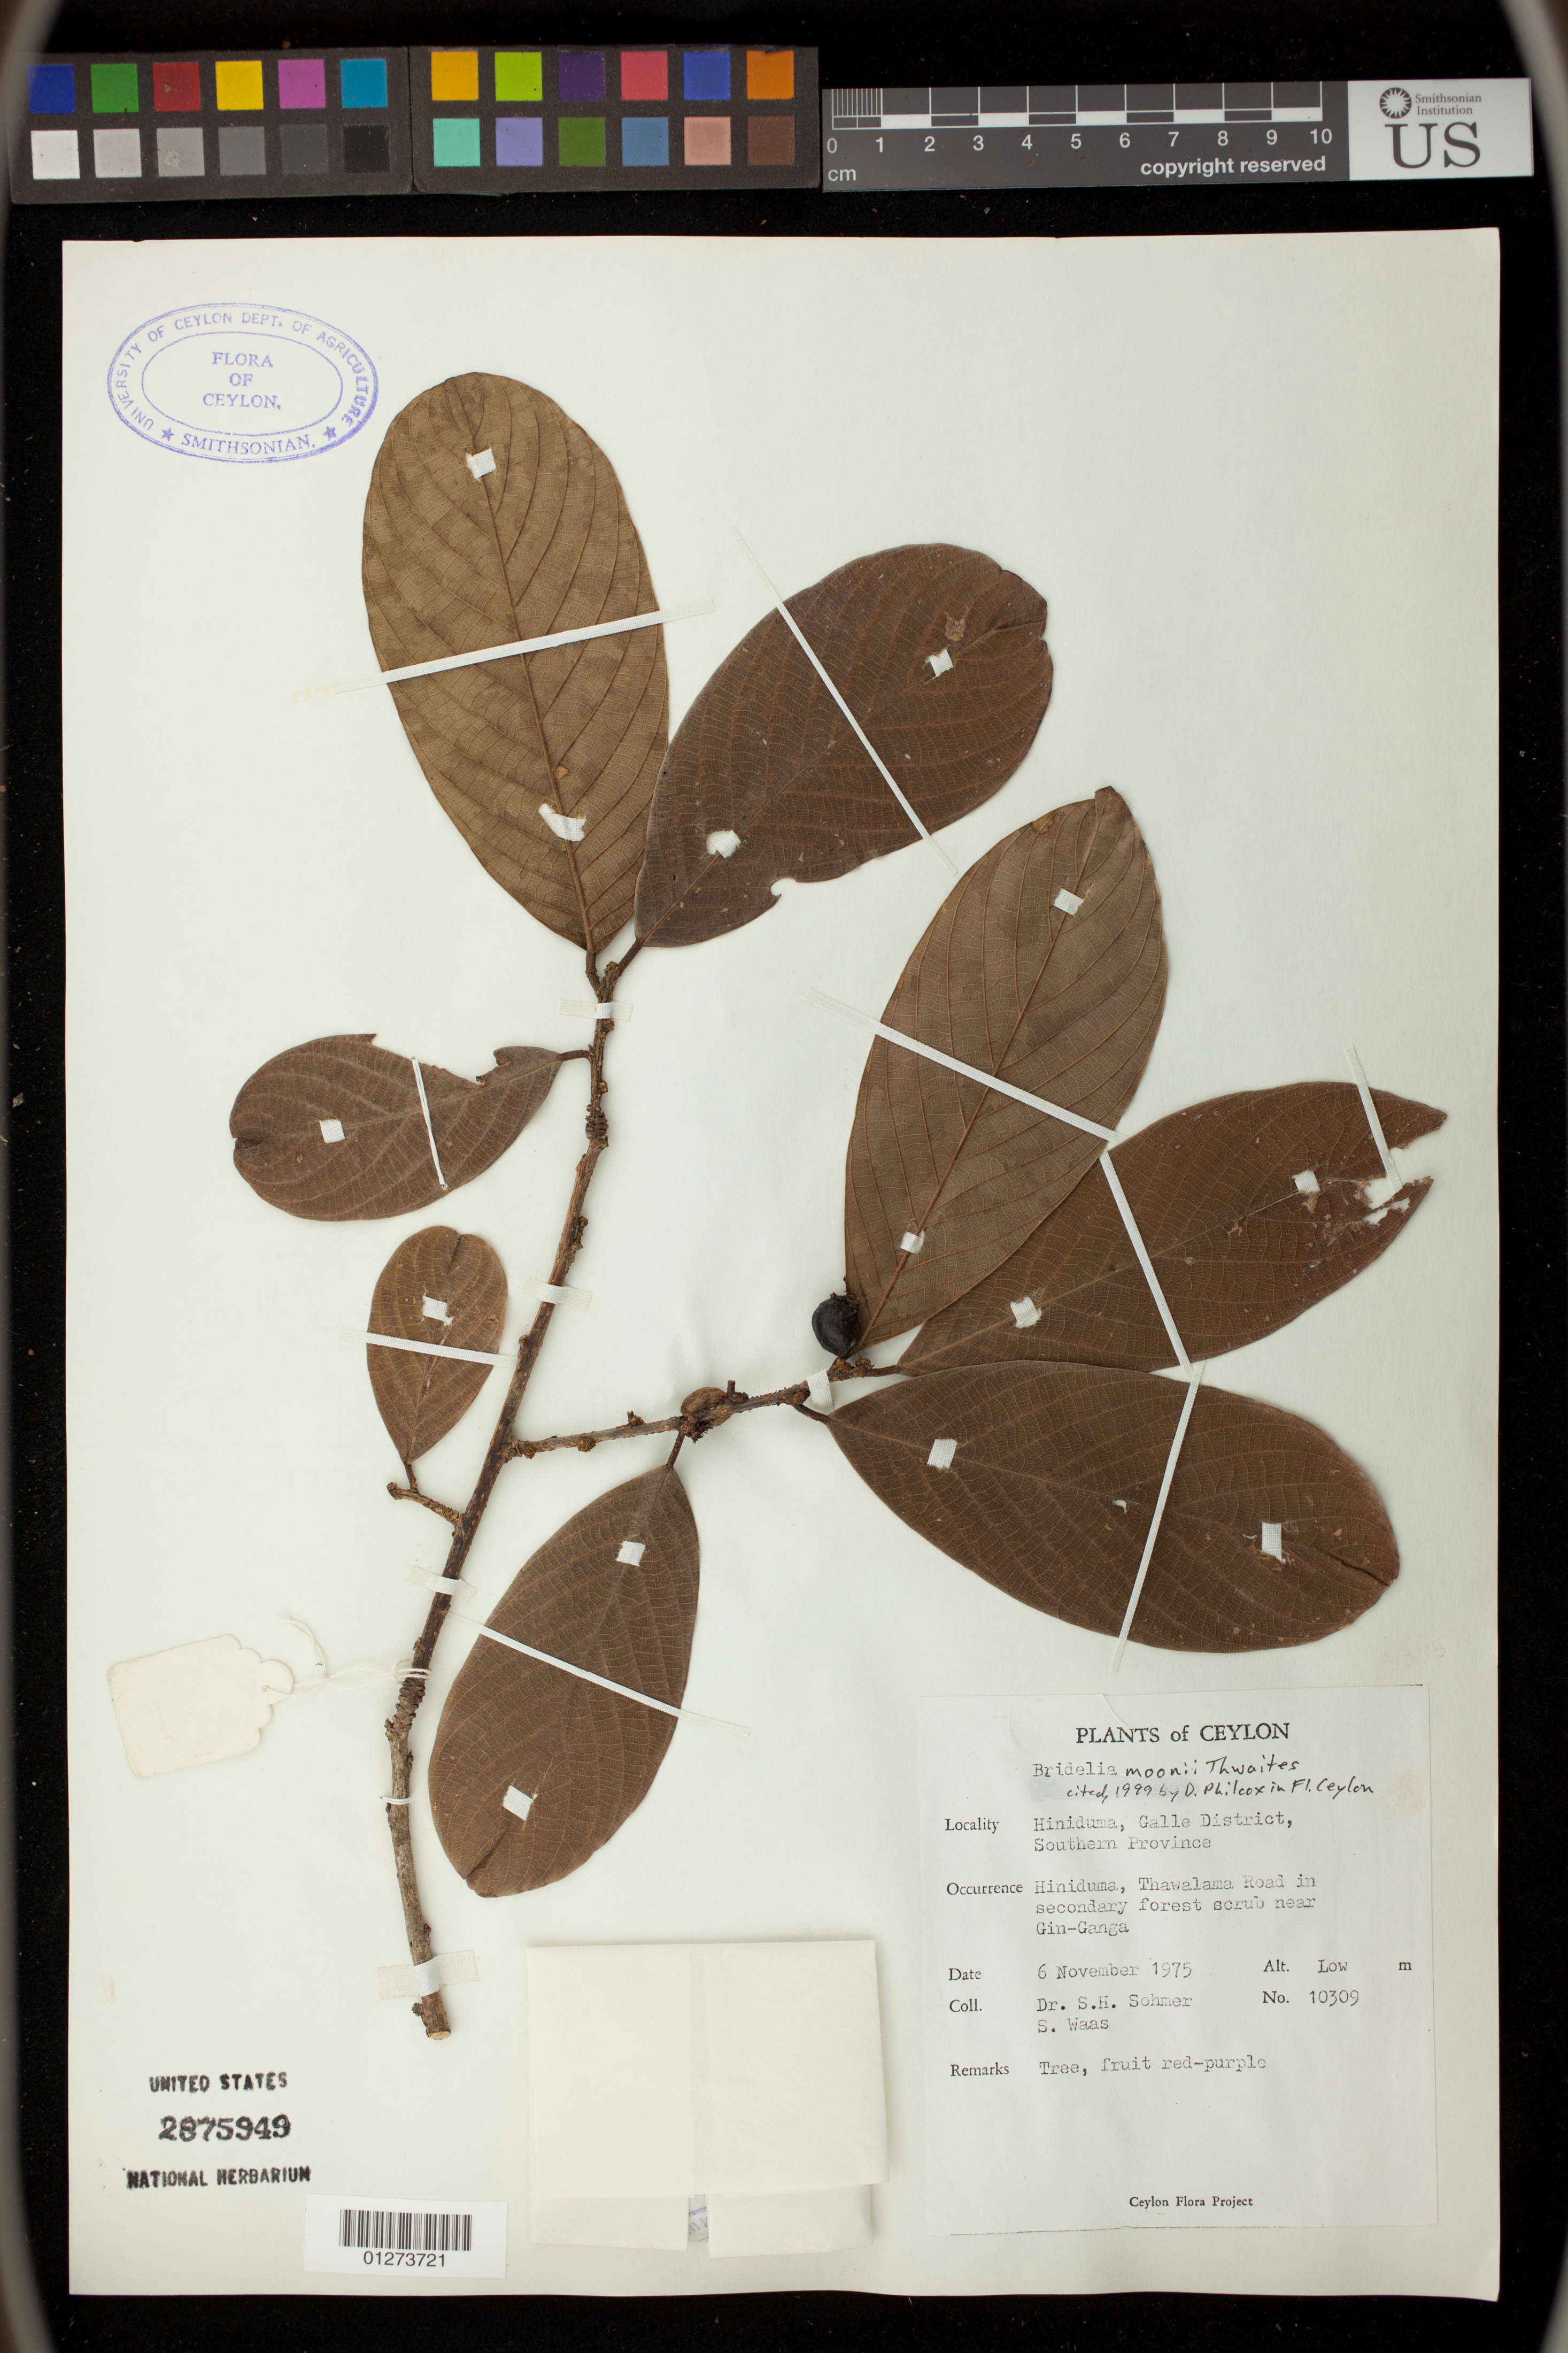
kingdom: Plantae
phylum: Tracheophyta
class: Magnoliopsida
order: Malpighiales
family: Phyllanthaceae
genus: Bridelia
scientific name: Bridelia moonii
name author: Thwaites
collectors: S. H. Sohmer & S. Waas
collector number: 10309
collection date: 1975-11-06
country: Sri Lanka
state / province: Southern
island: Ceylon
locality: Ceylon. Hiniduma, Thawalama Road, near Gin-Ganga. Galle District.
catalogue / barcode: US 2875949